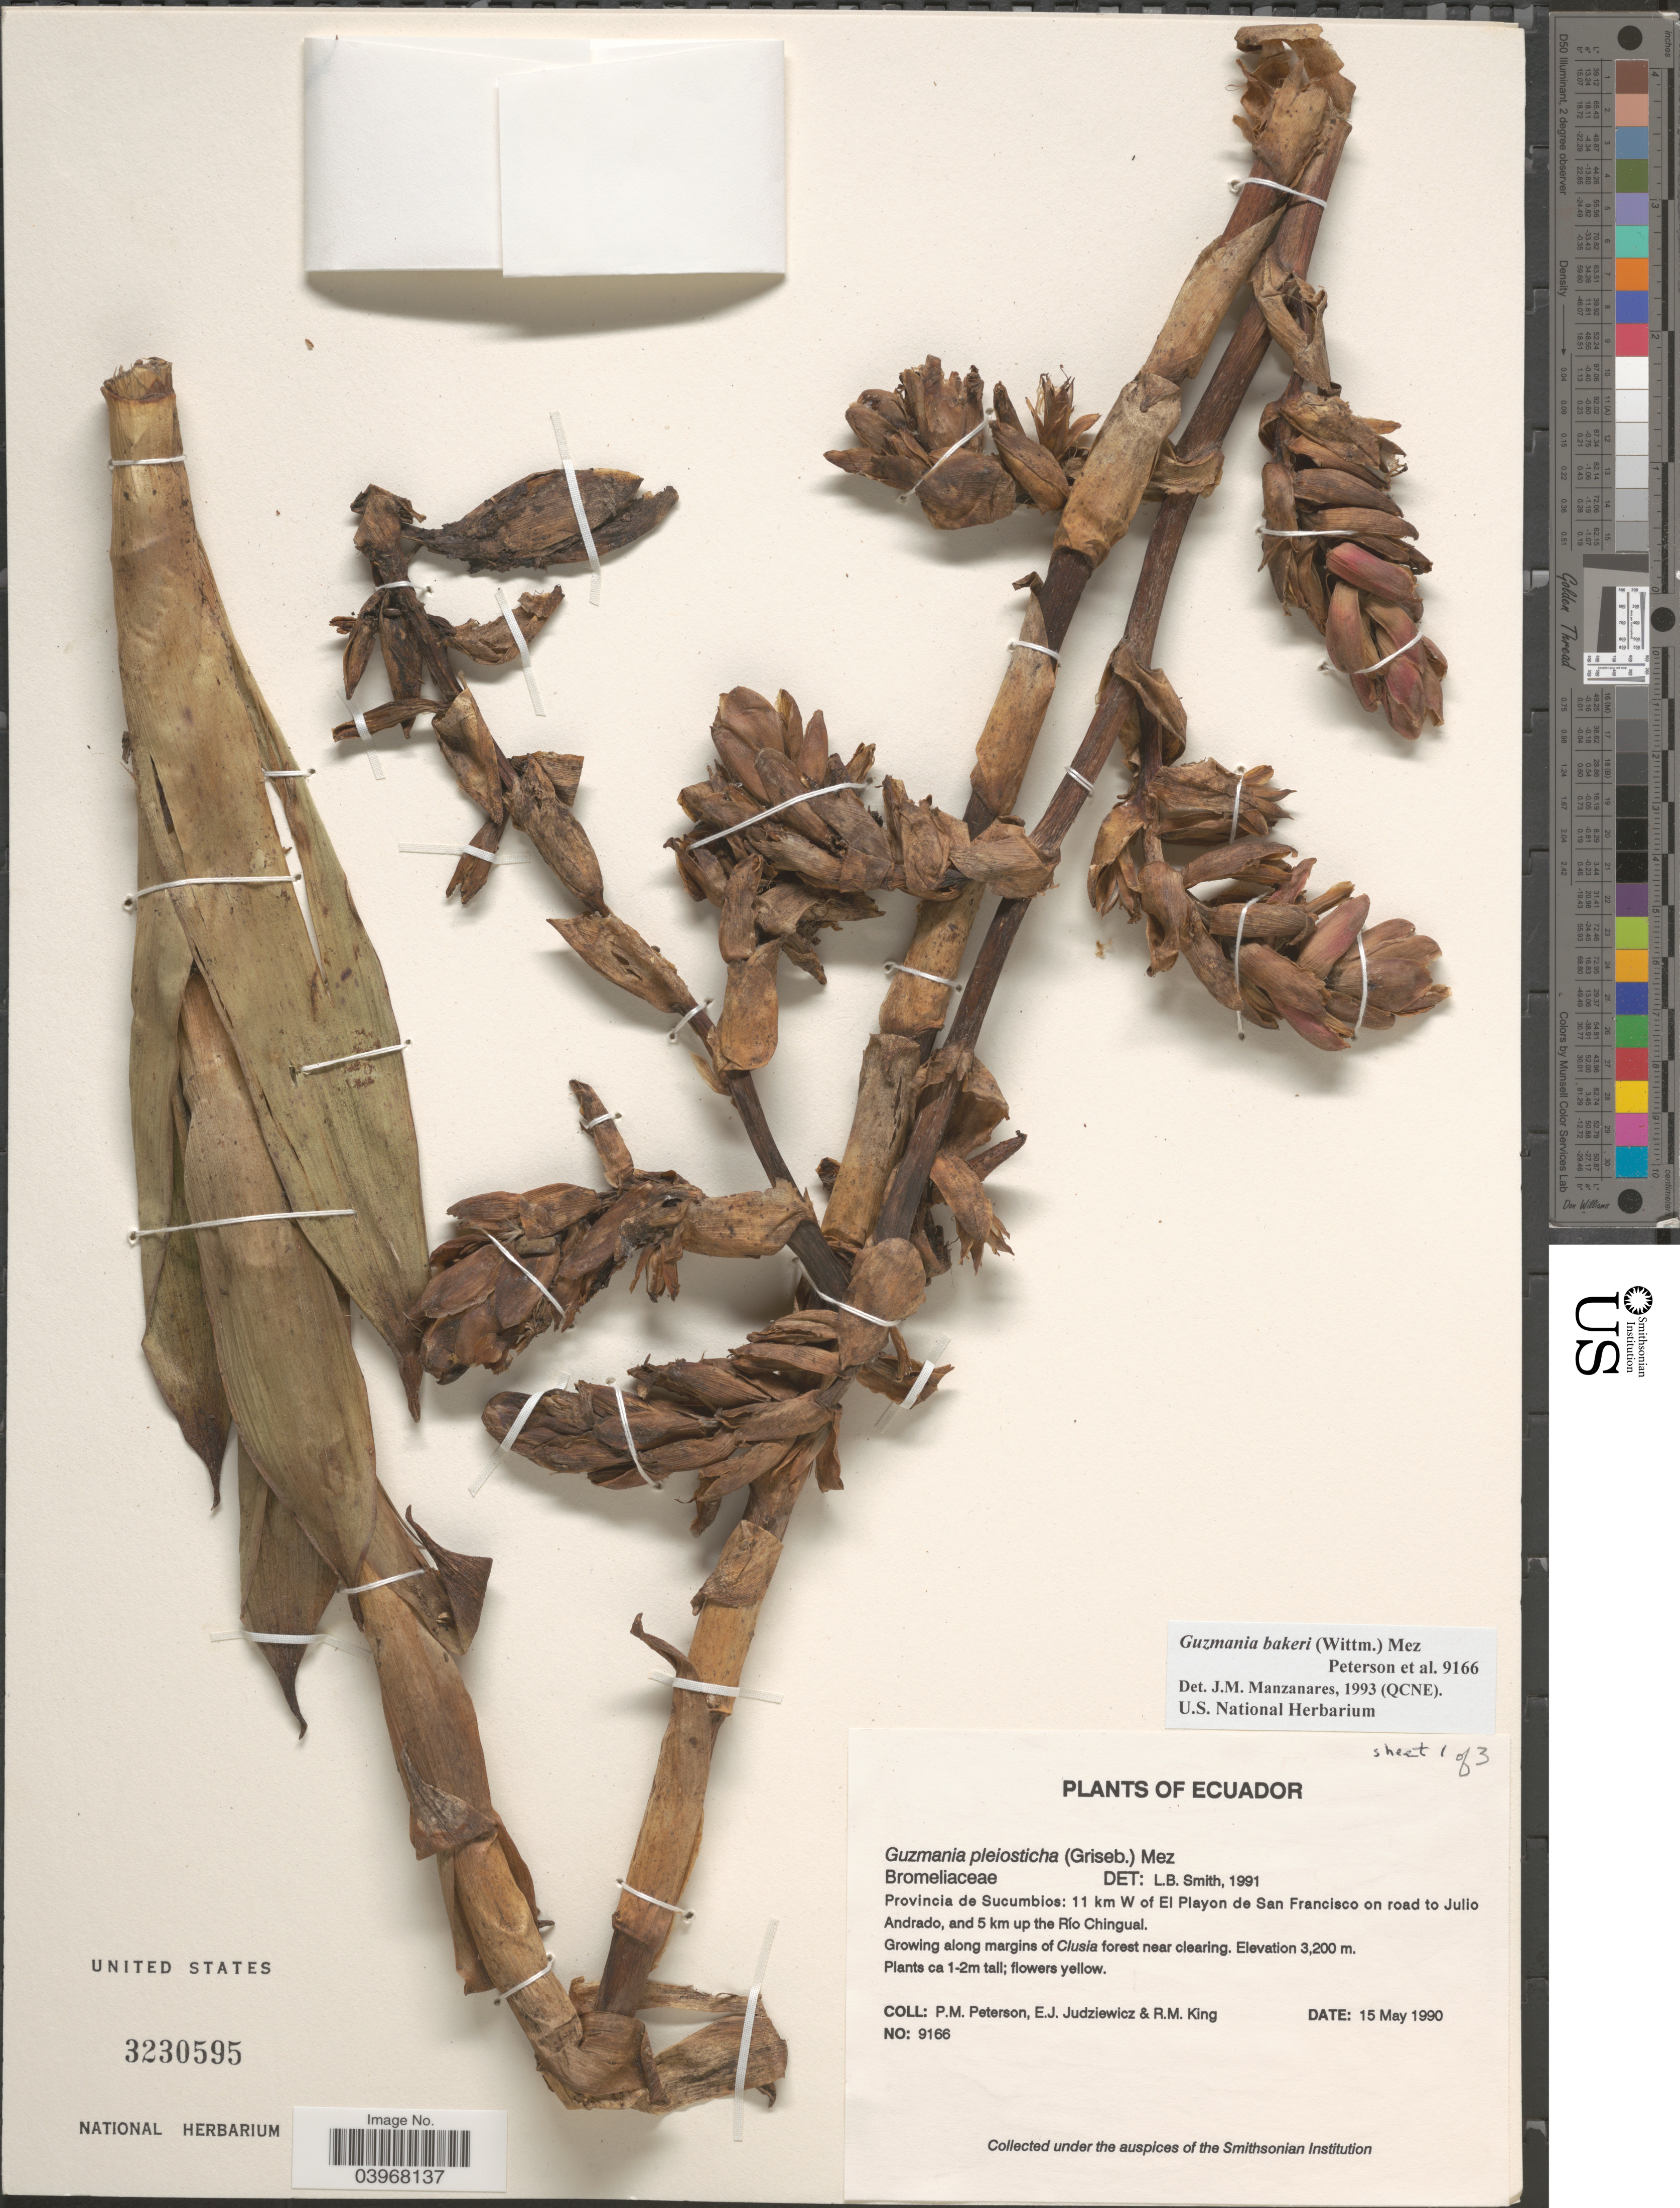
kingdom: Plantae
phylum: Tracheophyta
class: Liliopsida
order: Poales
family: Bromeliaceae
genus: Guzmania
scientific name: Guzmania bakeri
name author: (Wittm.) Mez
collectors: P. M. Peterson, E. J. Judziewicz & R. M. King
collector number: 9166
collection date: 1990-05-15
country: Ecuador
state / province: Sucumbíos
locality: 11 km W of El Playon de San Francisco on road to Julio Andrado, and 5 km up the Río Chingual.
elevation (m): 3200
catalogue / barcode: US 3230595